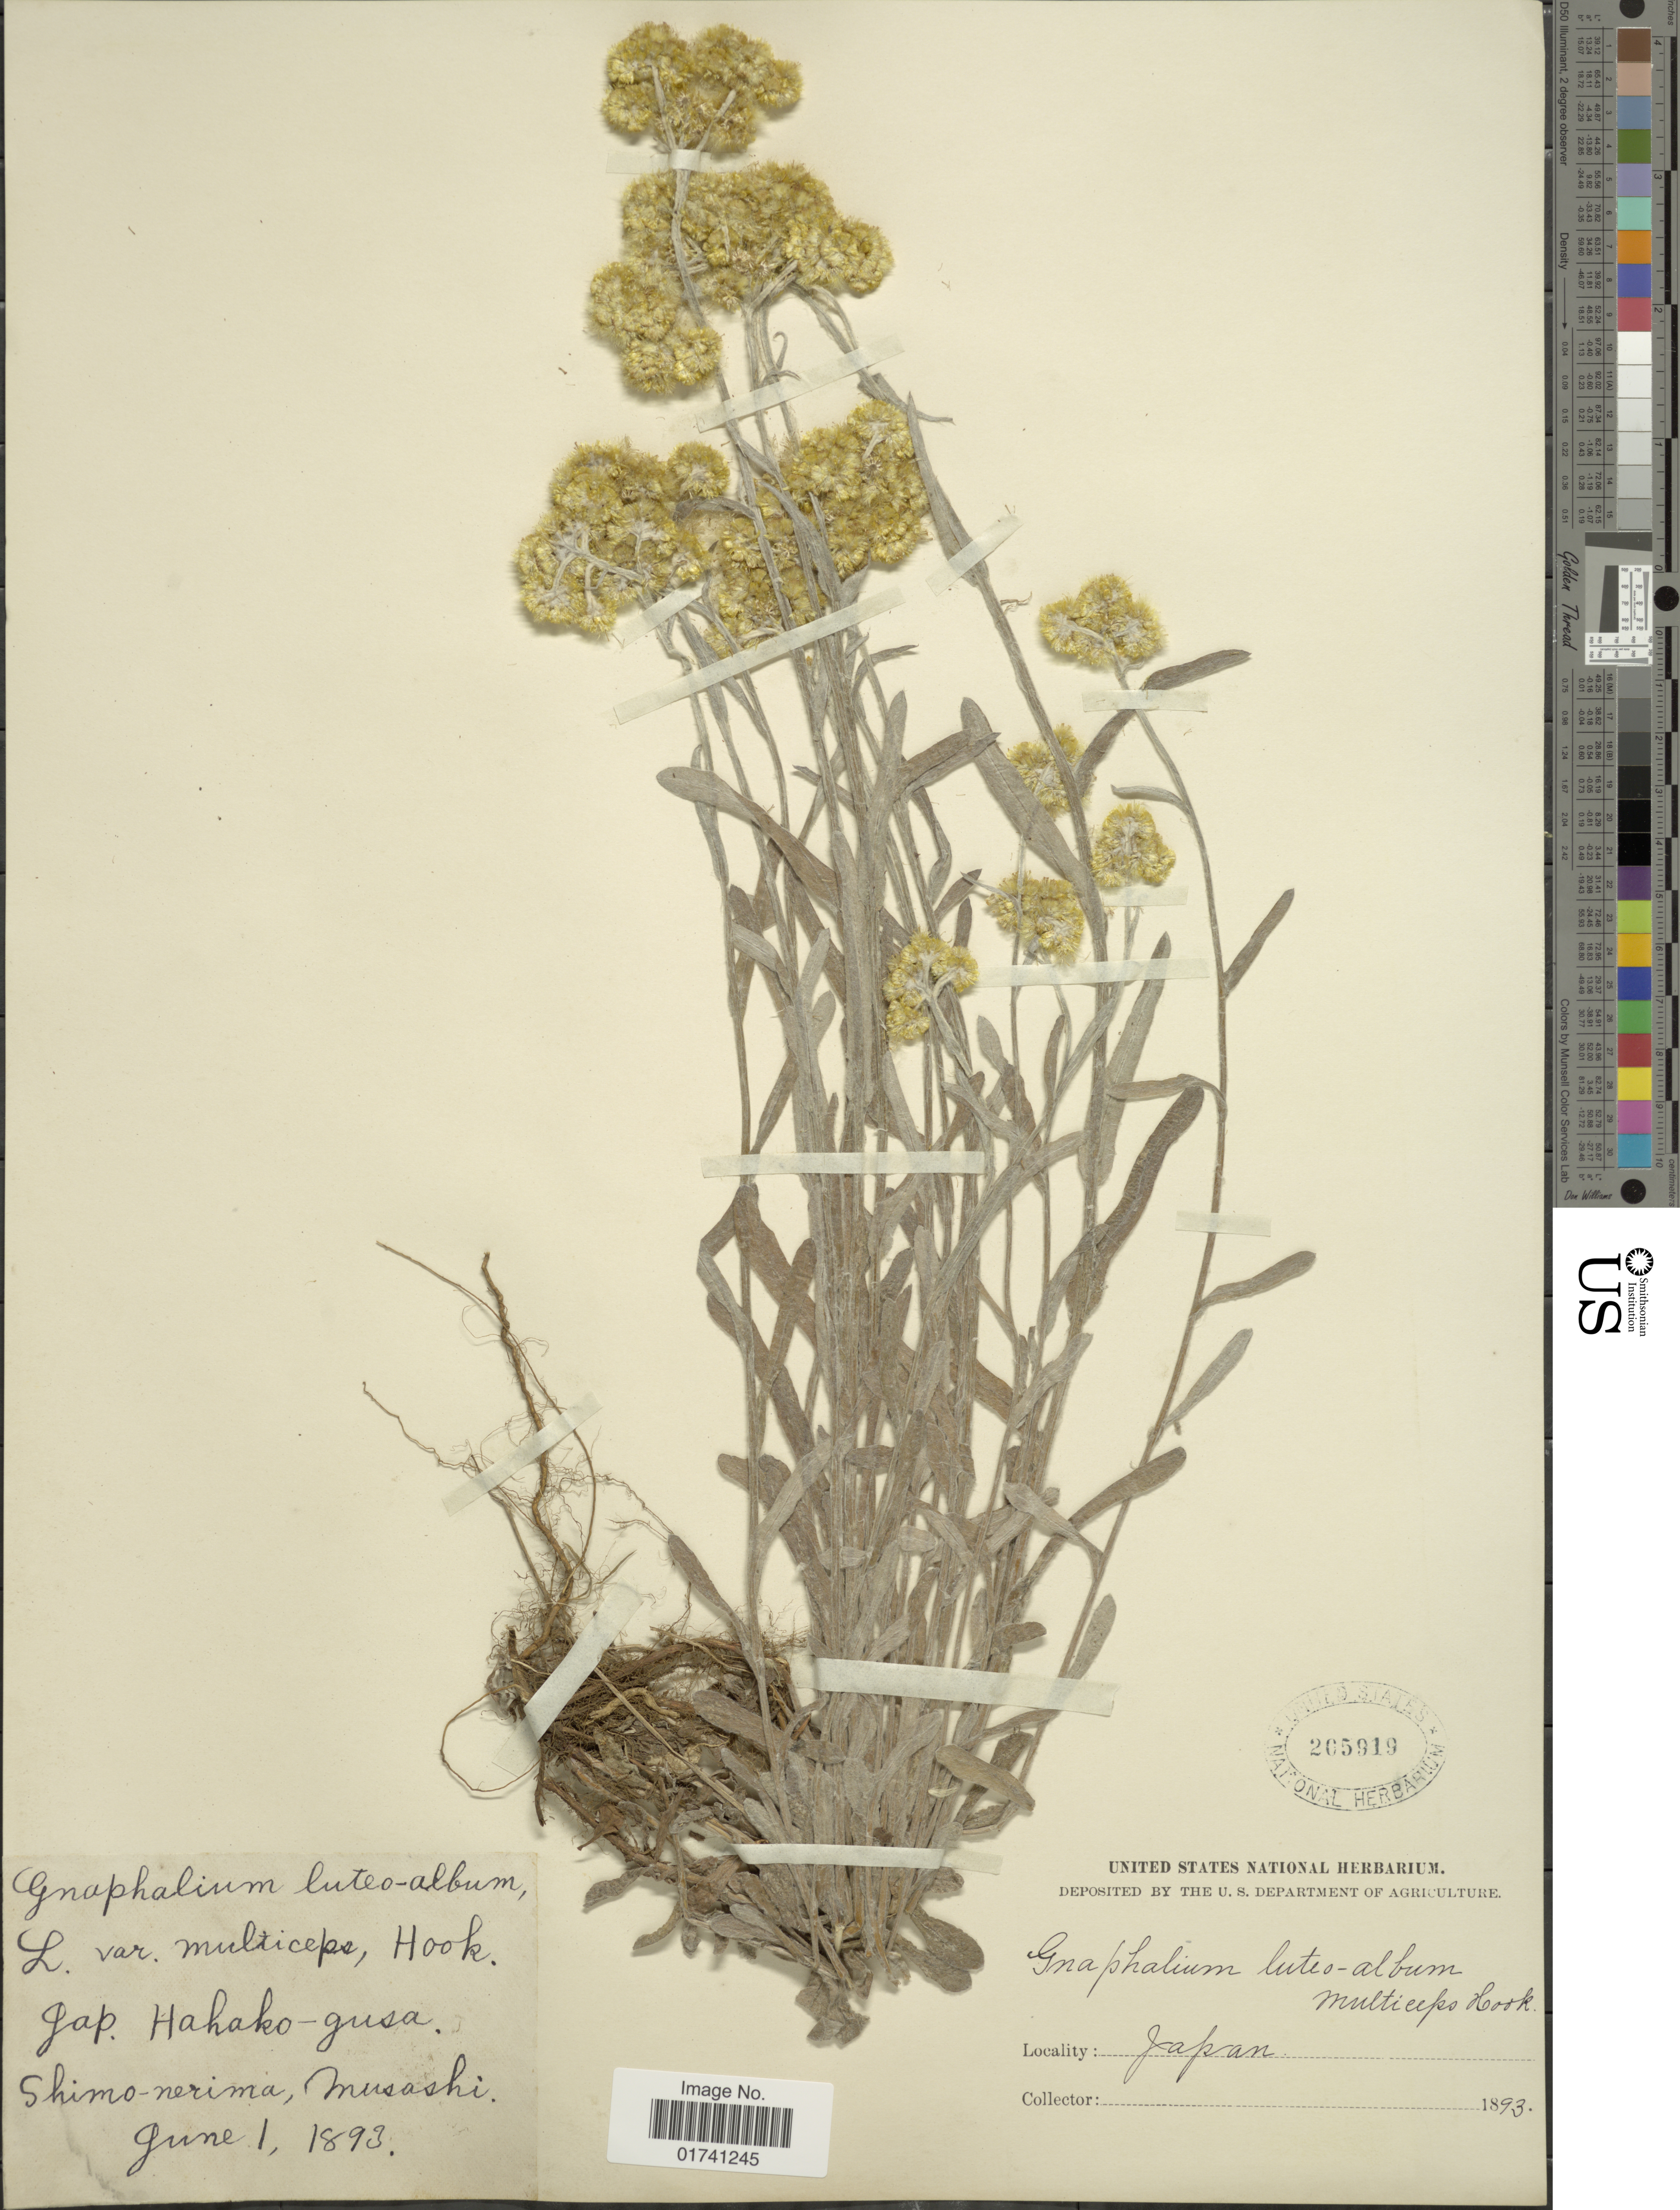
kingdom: Plantae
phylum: Tracheophyta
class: Magnoliopsida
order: Asterales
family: Asteraceae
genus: Laphangium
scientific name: Laphangium affine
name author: (D. Don) Tzvelev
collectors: ex herb. United States National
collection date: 1893-06-01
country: Japan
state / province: Tokyo, Federal City of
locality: Shimo-nerima, Musashi.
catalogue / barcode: US 265919